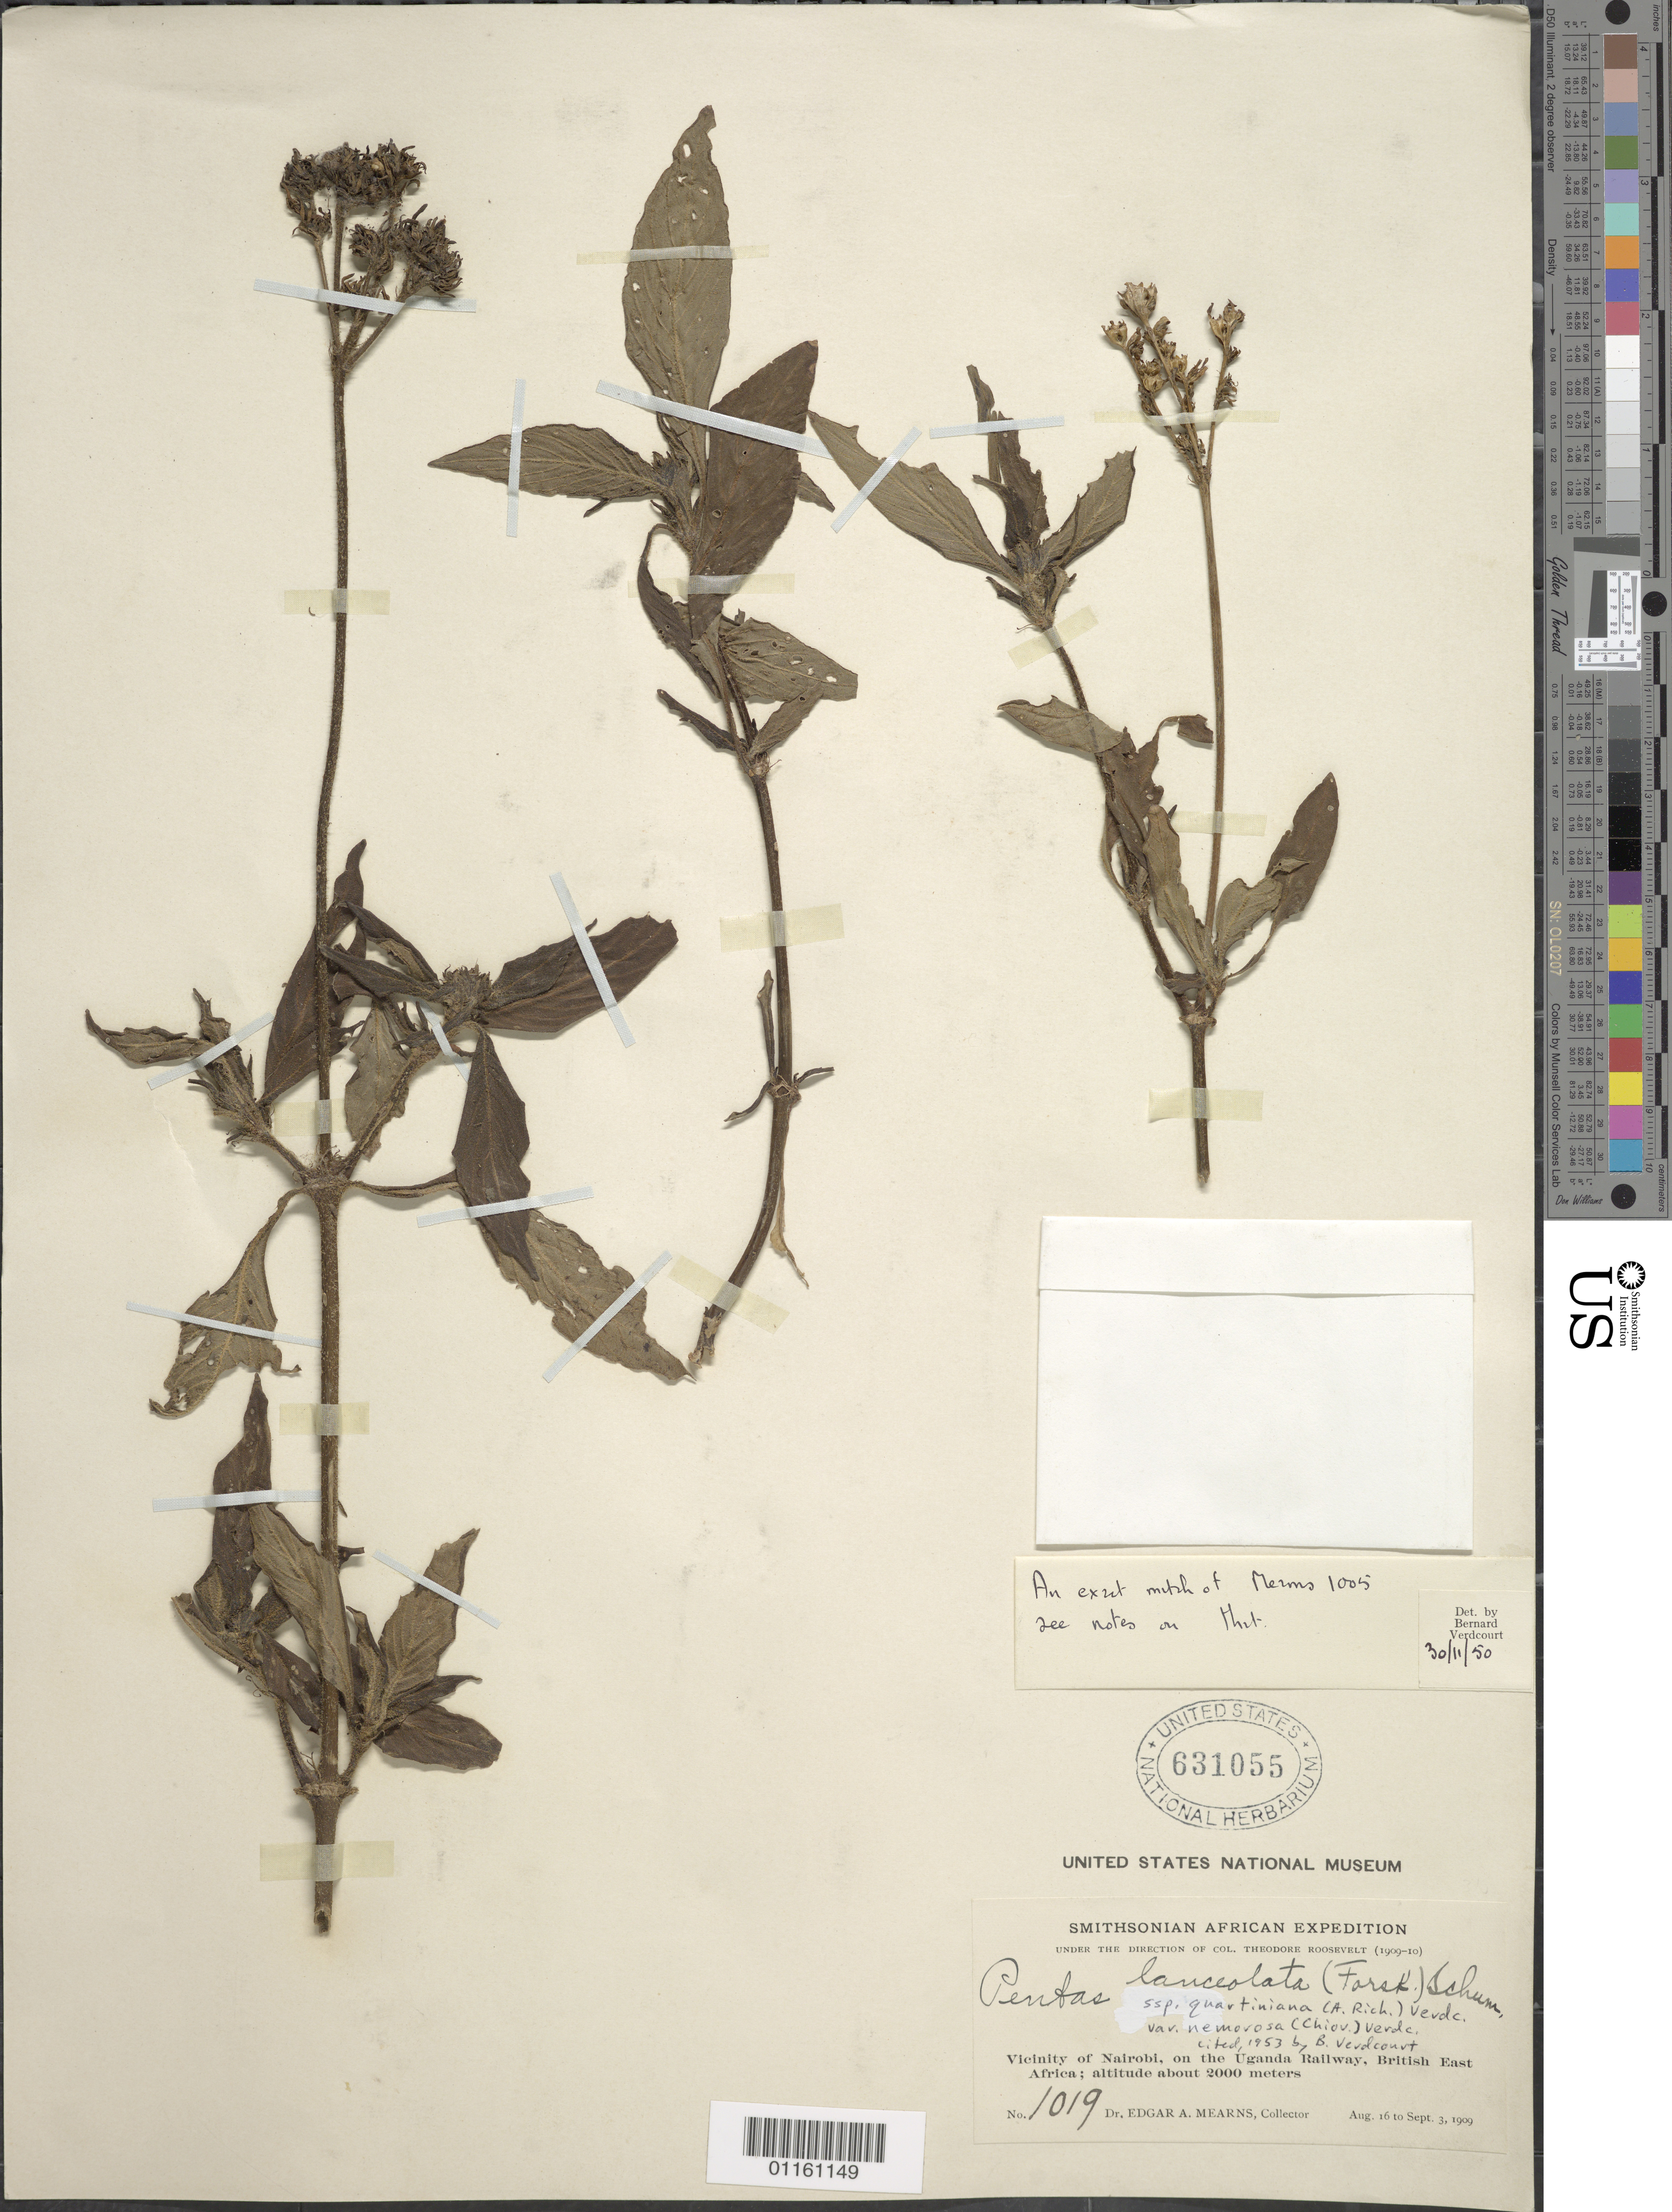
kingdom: Plantae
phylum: Tracheophyta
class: Magnoliopsida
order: Gentianales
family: Rubiaceae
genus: Pentas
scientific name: Pentas lanceolata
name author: (Forssk.) Deflers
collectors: E. A. Mearns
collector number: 1019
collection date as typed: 16 Aug 1909 to 03 Sep 1909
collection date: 1909-08-16/1909-09-03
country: Kenya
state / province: Nairobi Area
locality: Vicinity of Nairobi, on the Uganda railway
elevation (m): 2000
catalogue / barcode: US 631055